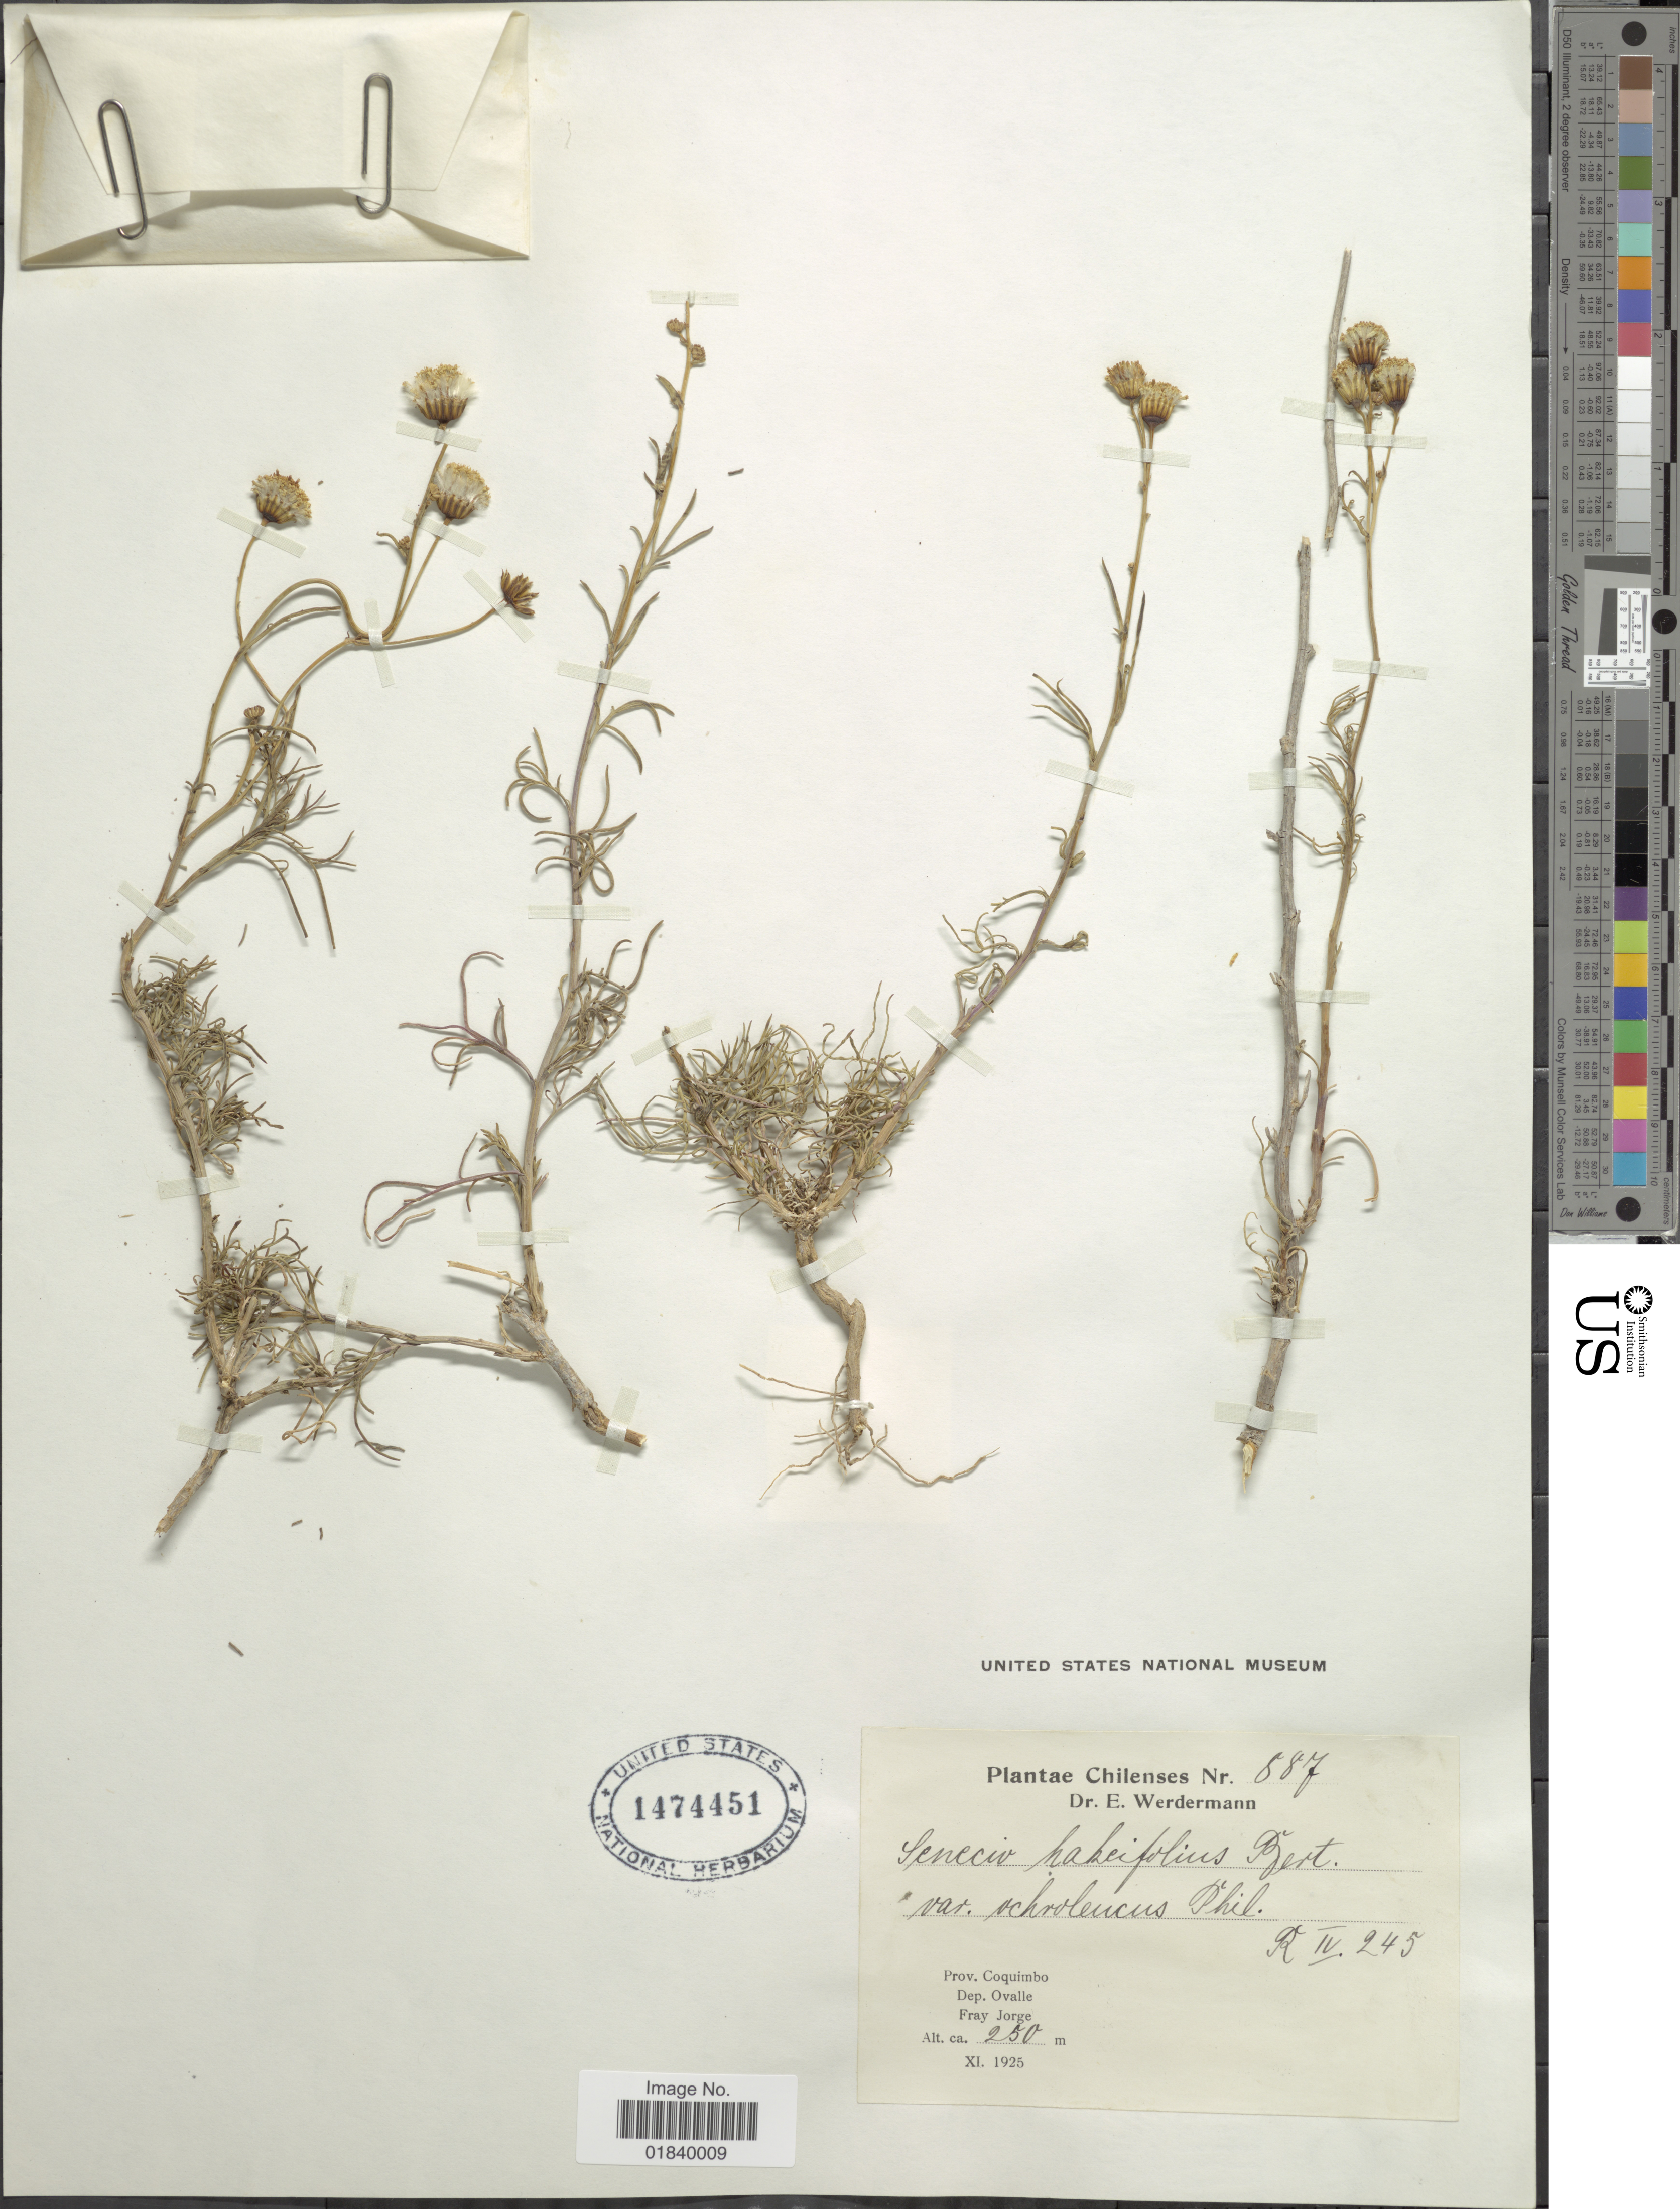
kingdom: Plantae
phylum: Tracheophyta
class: Magnoliopsida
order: Asterales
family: Asteraceae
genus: Senecio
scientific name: Senecio hakeifolius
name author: Bertero ex DC.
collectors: E. Werdermann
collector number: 887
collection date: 1925-11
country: Chile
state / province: Coquimbo (IV)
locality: Prov. Coquimbo. Dep. Ovalle. Fray Jorge.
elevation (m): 250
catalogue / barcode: US 1474451